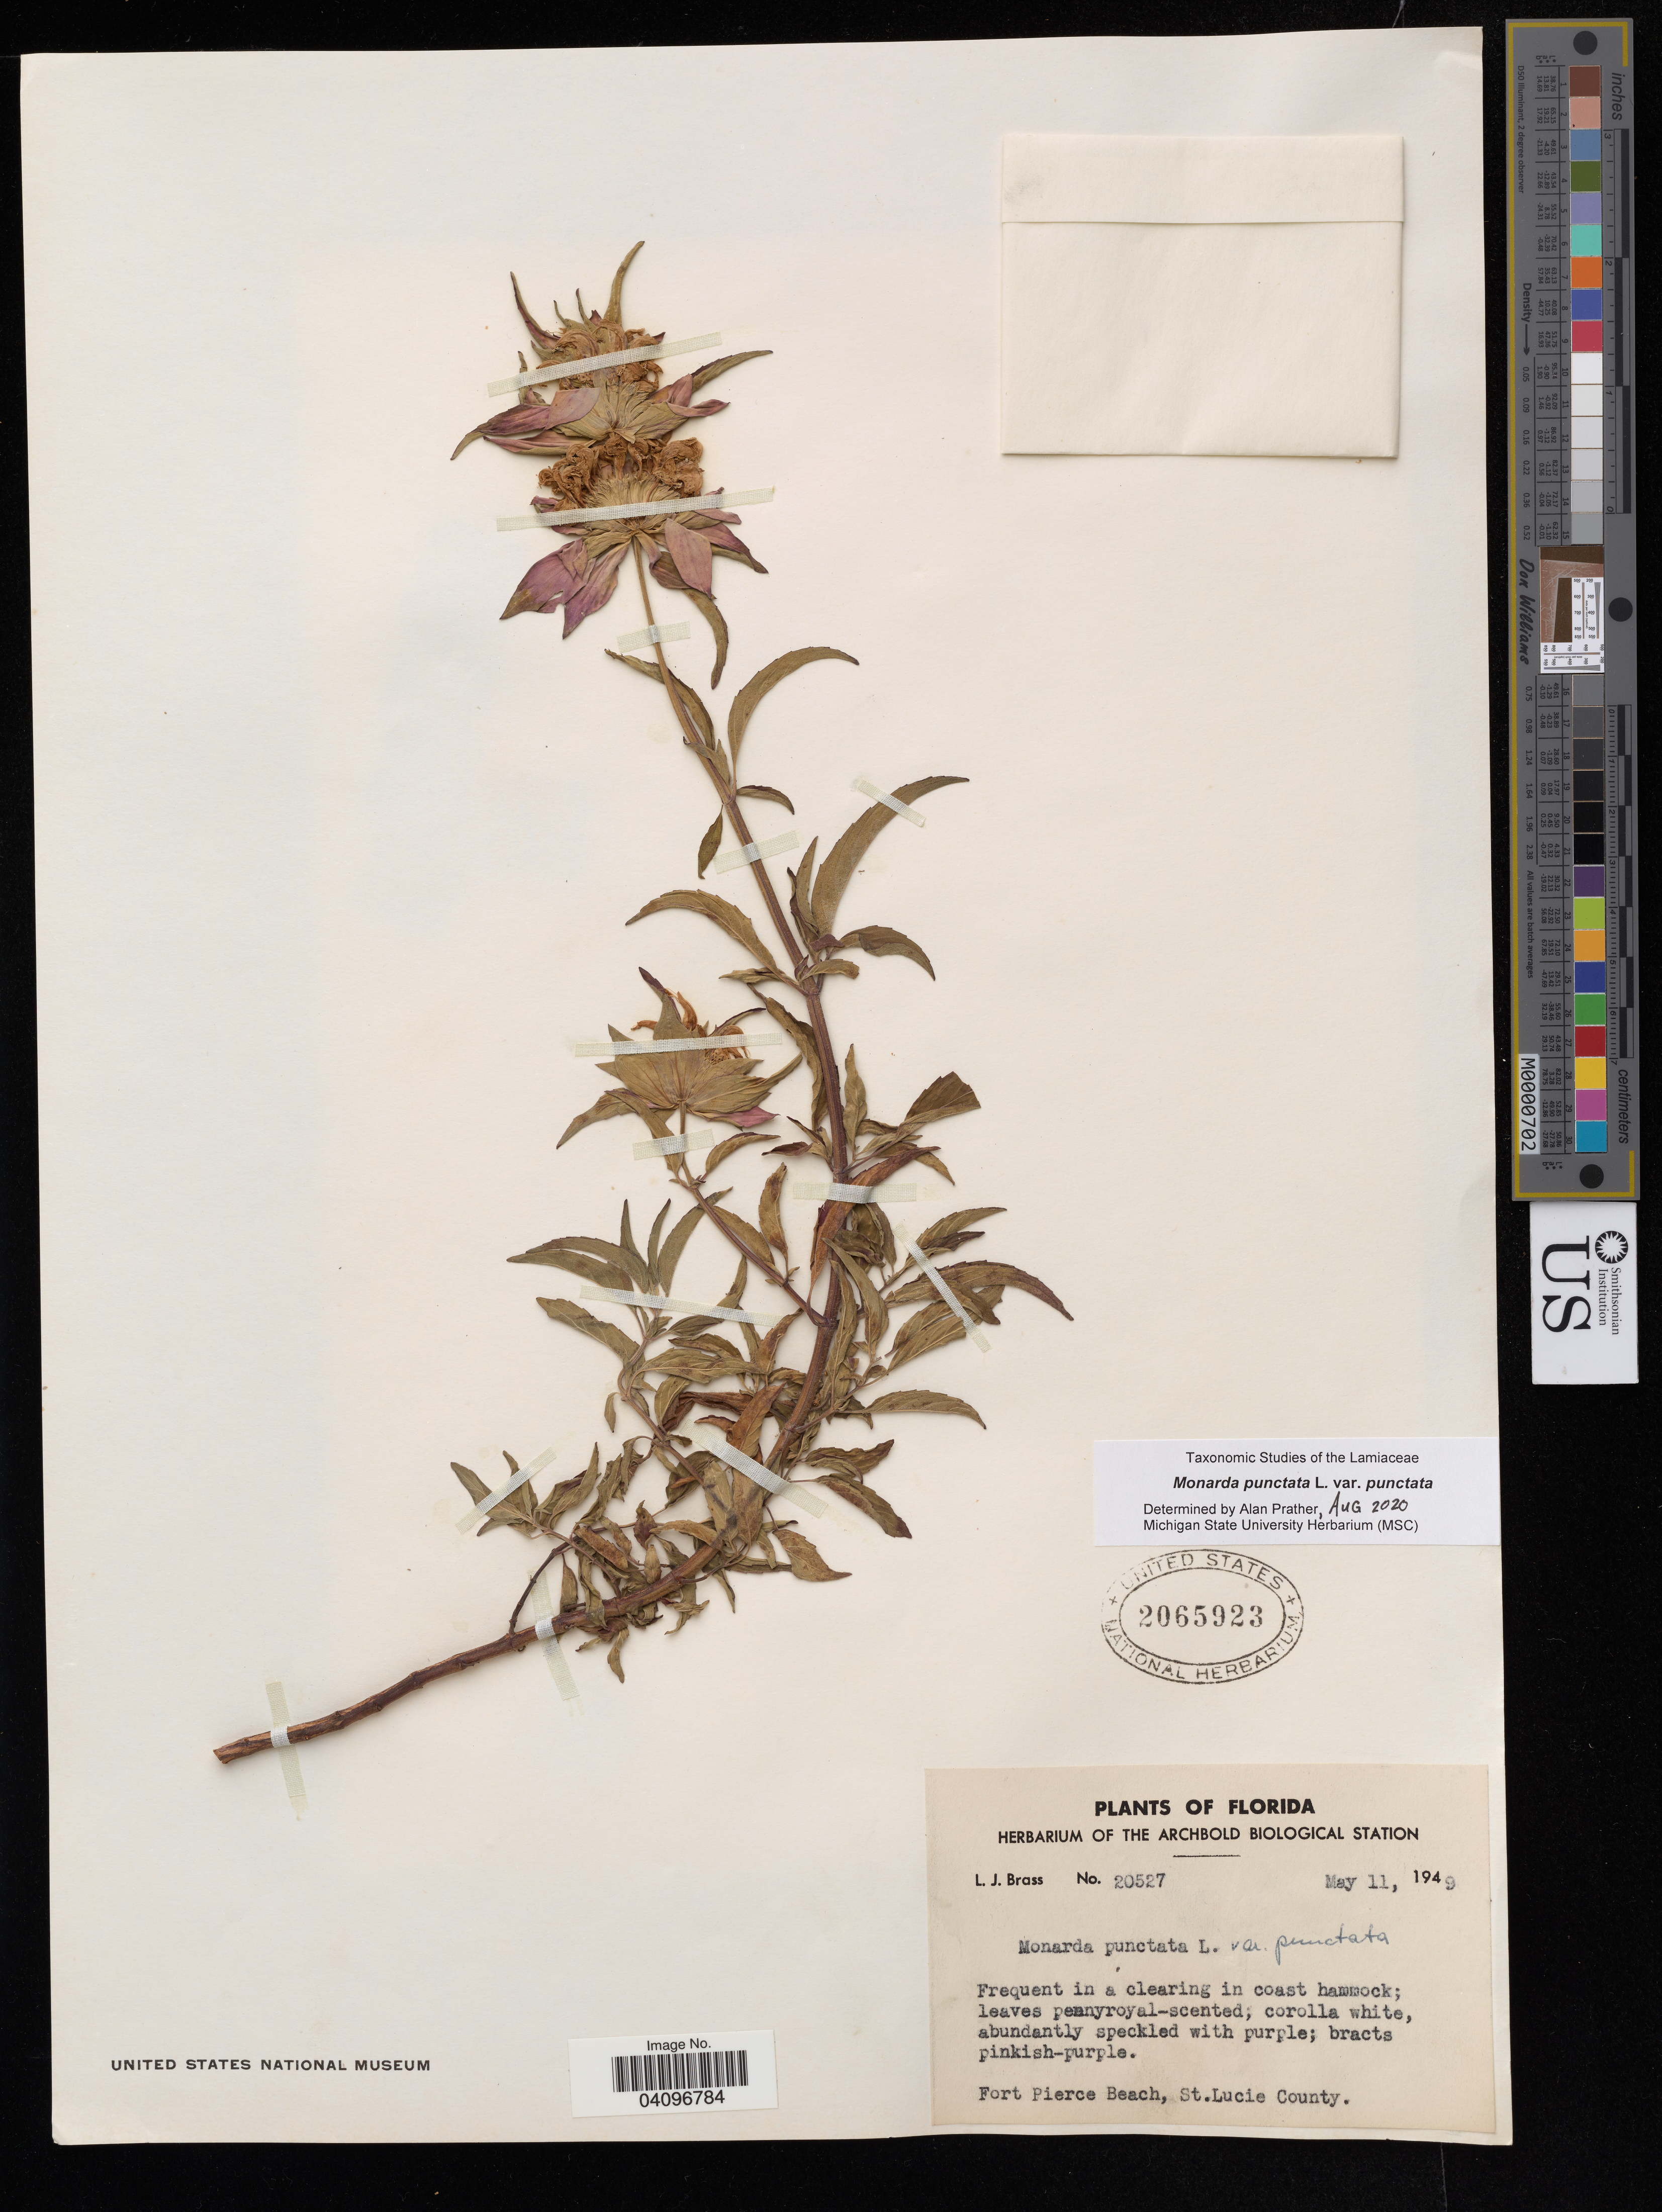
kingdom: Plantae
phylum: Tracheophyta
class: Magnoliopsida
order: Lamiales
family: Lamiaceae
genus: Monarda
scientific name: Monarda punctata var. punctata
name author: L.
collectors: L. J. Brass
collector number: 20527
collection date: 1949-05-11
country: United States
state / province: Florida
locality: Fort Pierce Beach. St. Lucie County.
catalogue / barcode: US 2065923